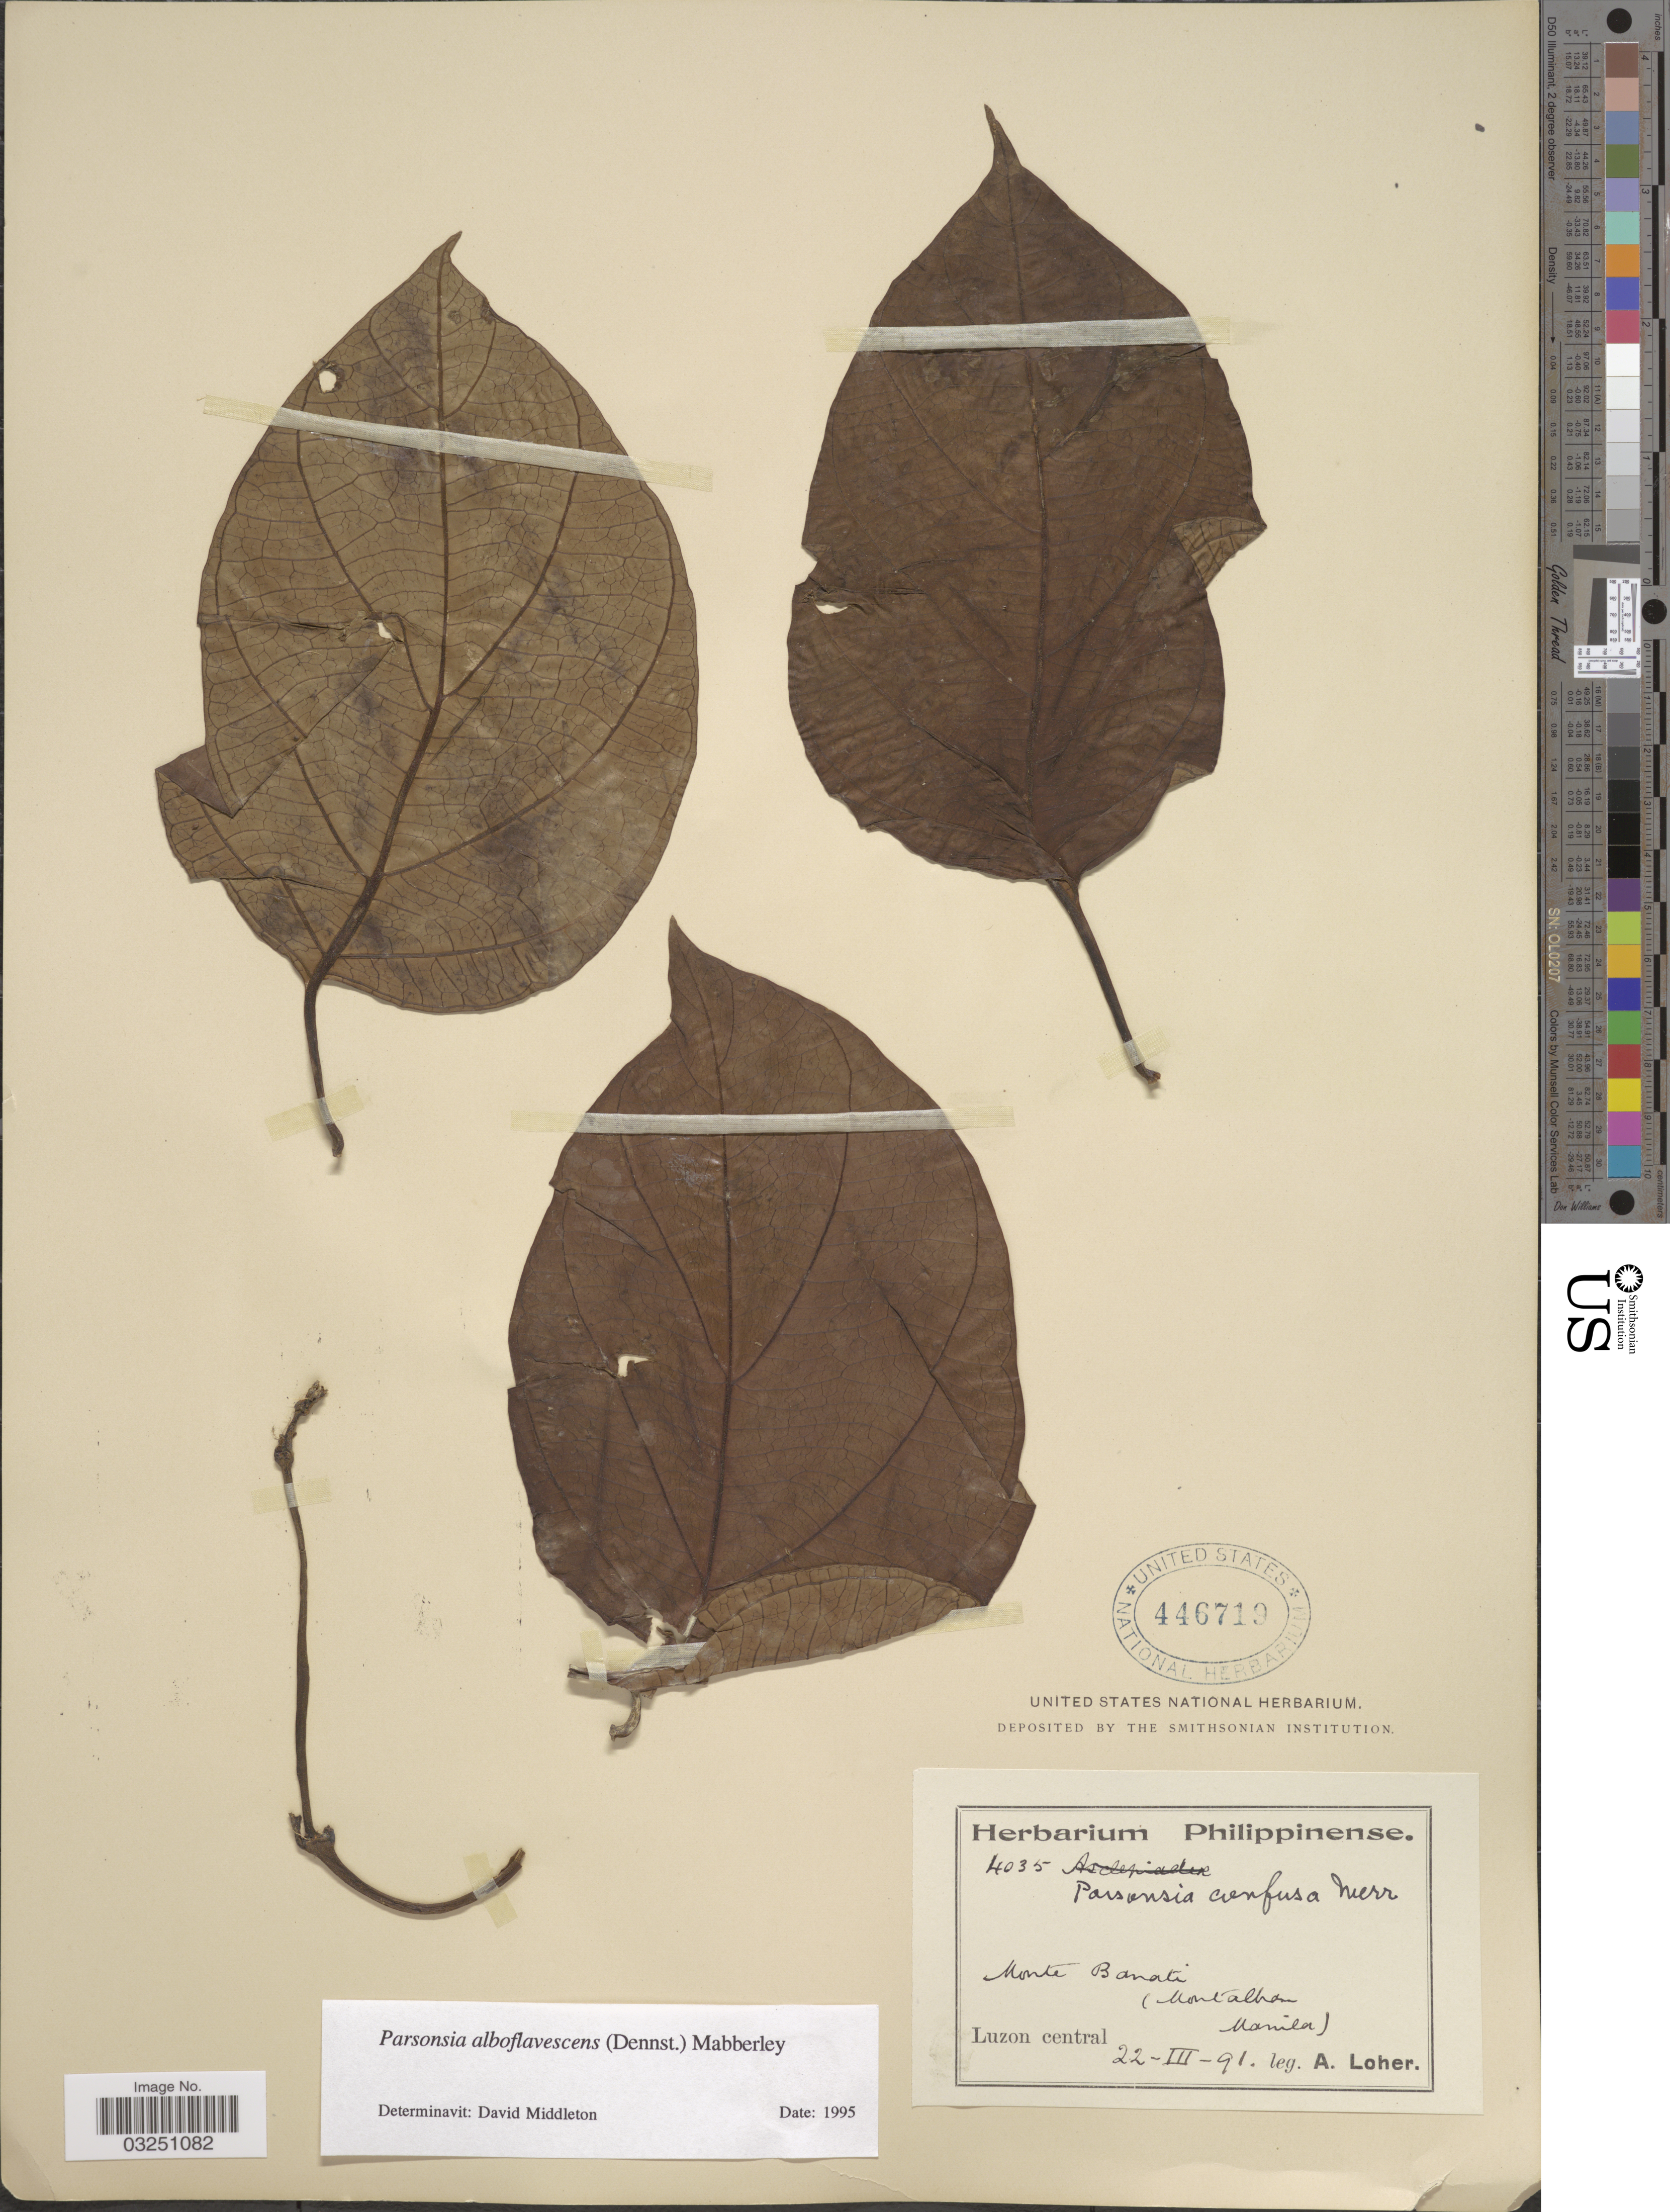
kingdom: Plantae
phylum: Tracheophyta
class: Magnoliopsida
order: Gentianales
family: Apocynaceae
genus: Parsonsia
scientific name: Parsonsia alboflavescens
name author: (Dennst.) Mabberley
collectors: A. Loher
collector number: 4035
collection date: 1891-03-22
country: Philippines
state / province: Central Luzon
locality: Monte Banati (Montalban Manila), Luzon central.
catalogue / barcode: US 446719